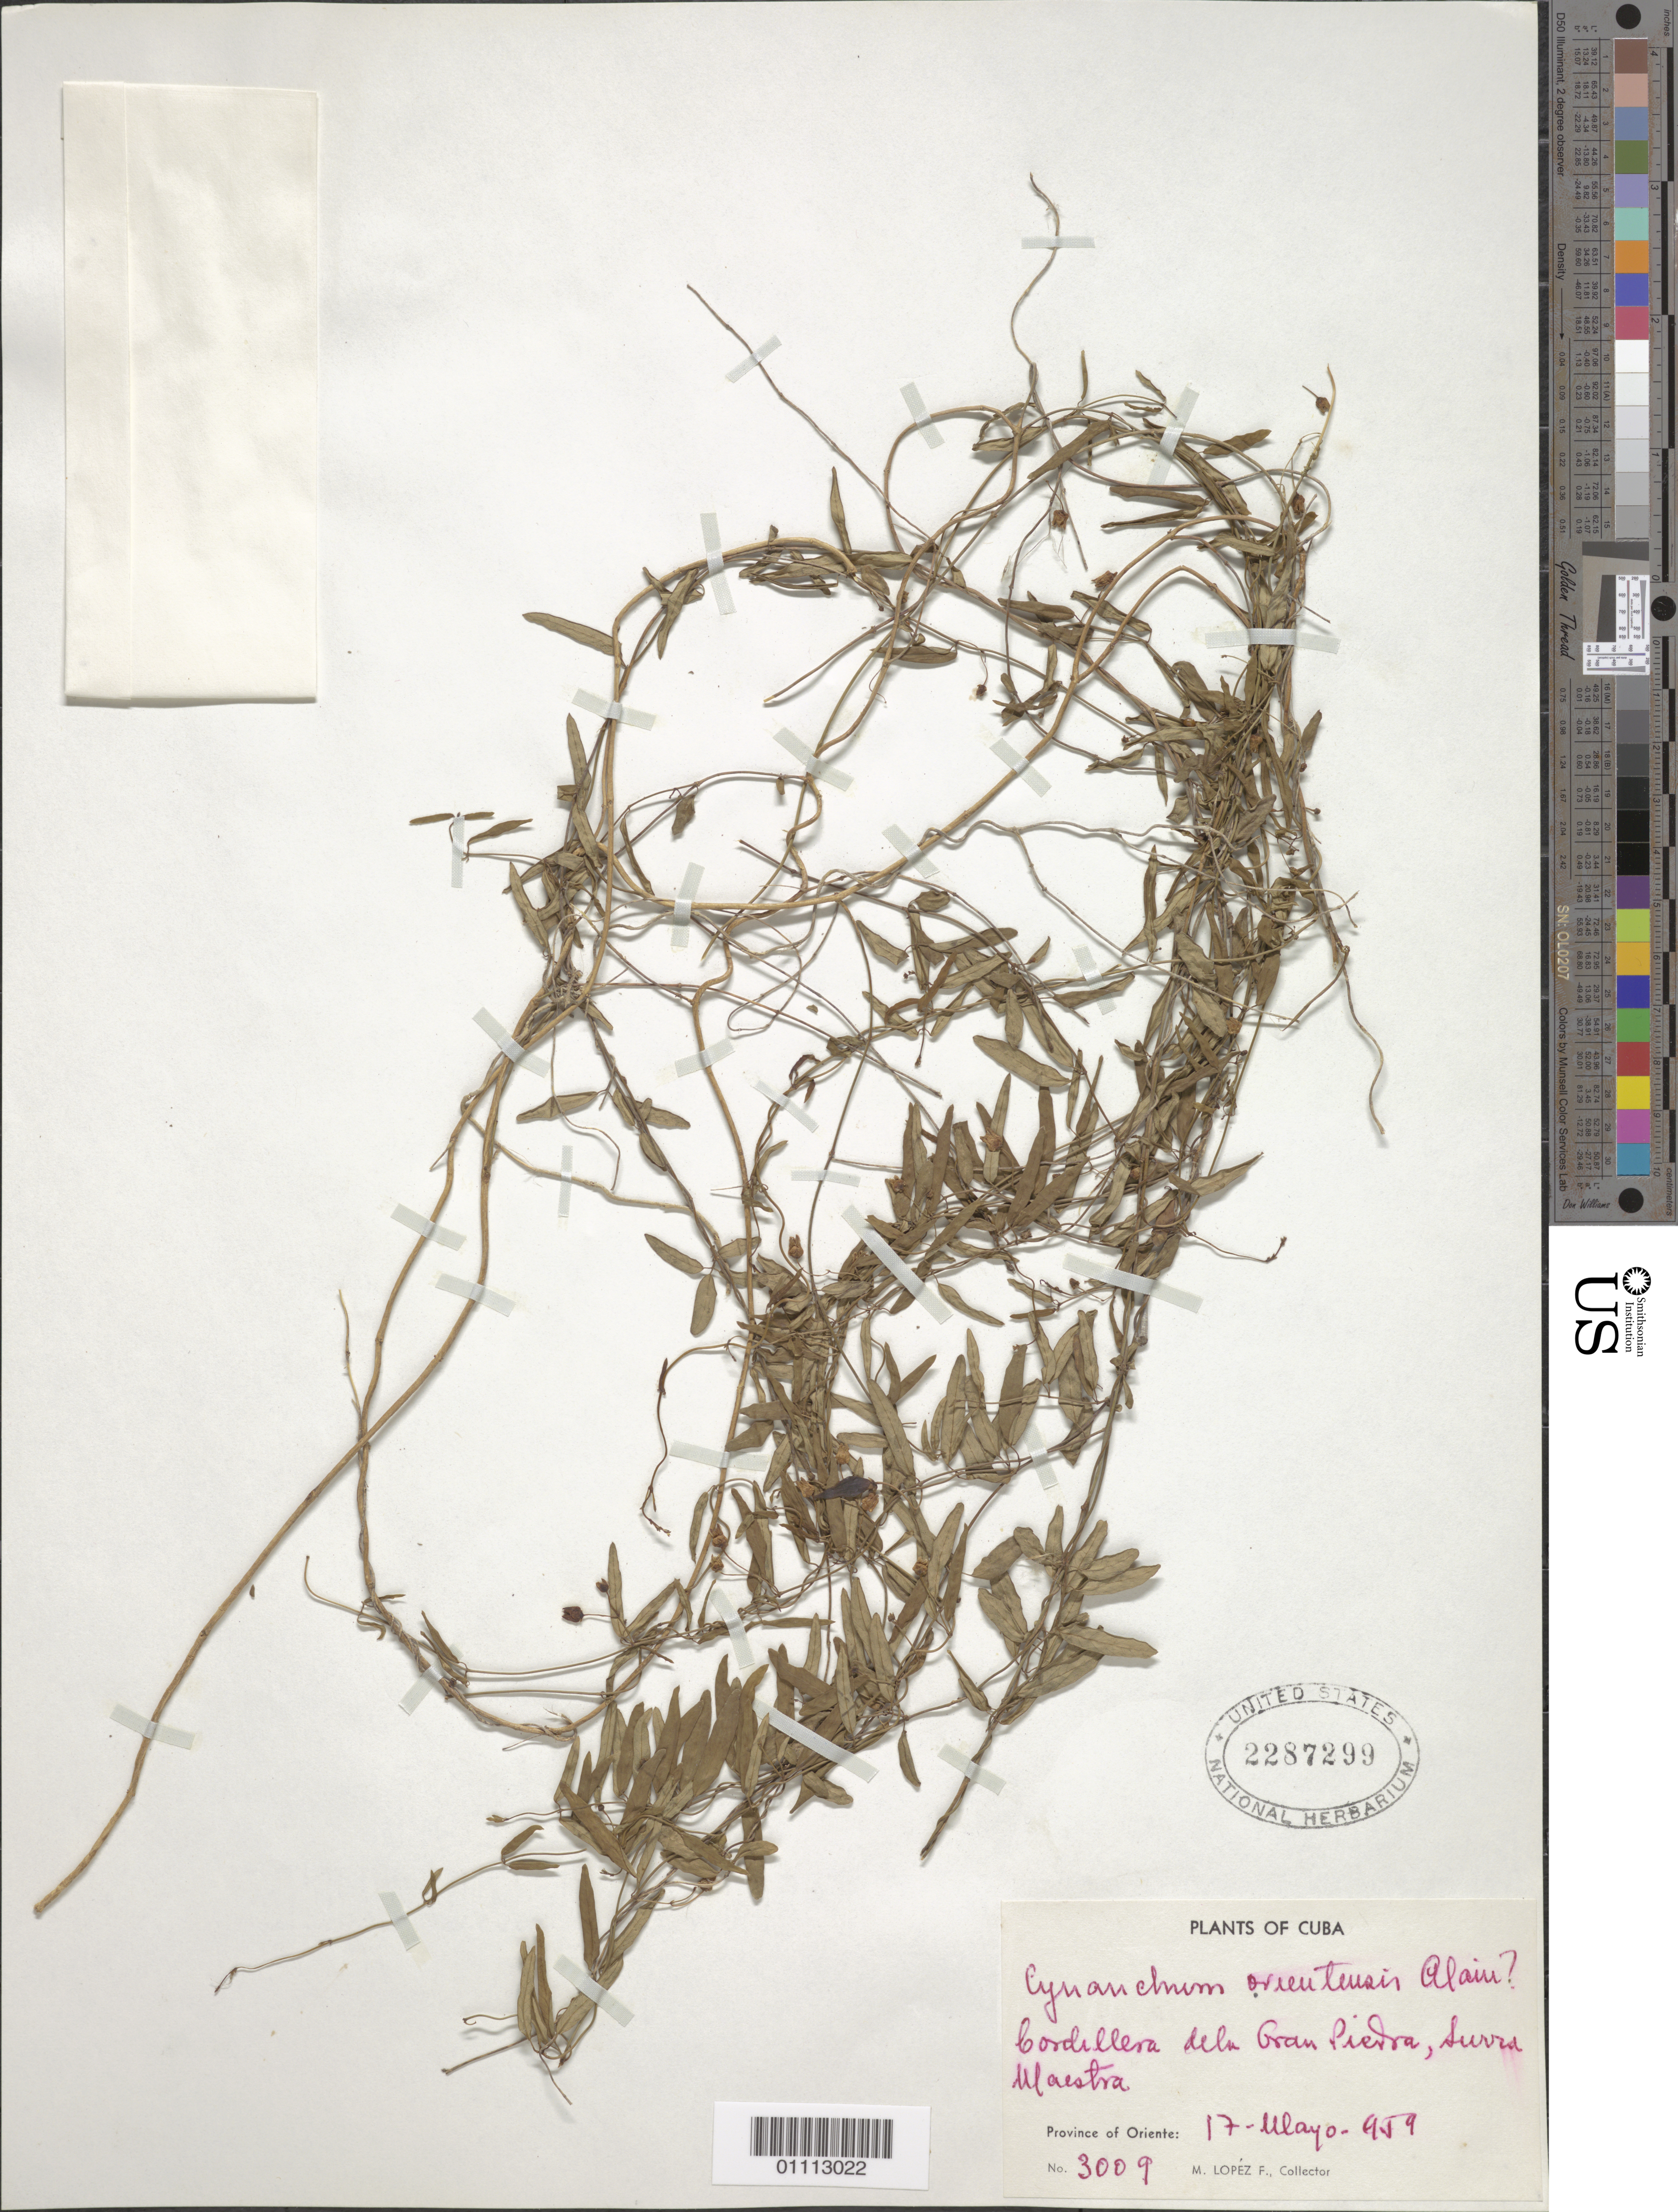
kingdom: Plantae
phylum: Tracheophyta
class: Magnoliopsida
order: Gentianales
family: Apocynaceae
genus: Cynanchum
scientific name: Cynanchum orientense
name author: Alain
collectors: M. López Figueiras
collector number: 3009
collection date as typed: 17 May 1959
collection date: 1959-05-17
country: Cuba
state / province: Santiago de Cuba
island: Cuba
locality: Cordillera dela Gran Piedra, Sierra Maestra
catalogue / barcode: US 2287299